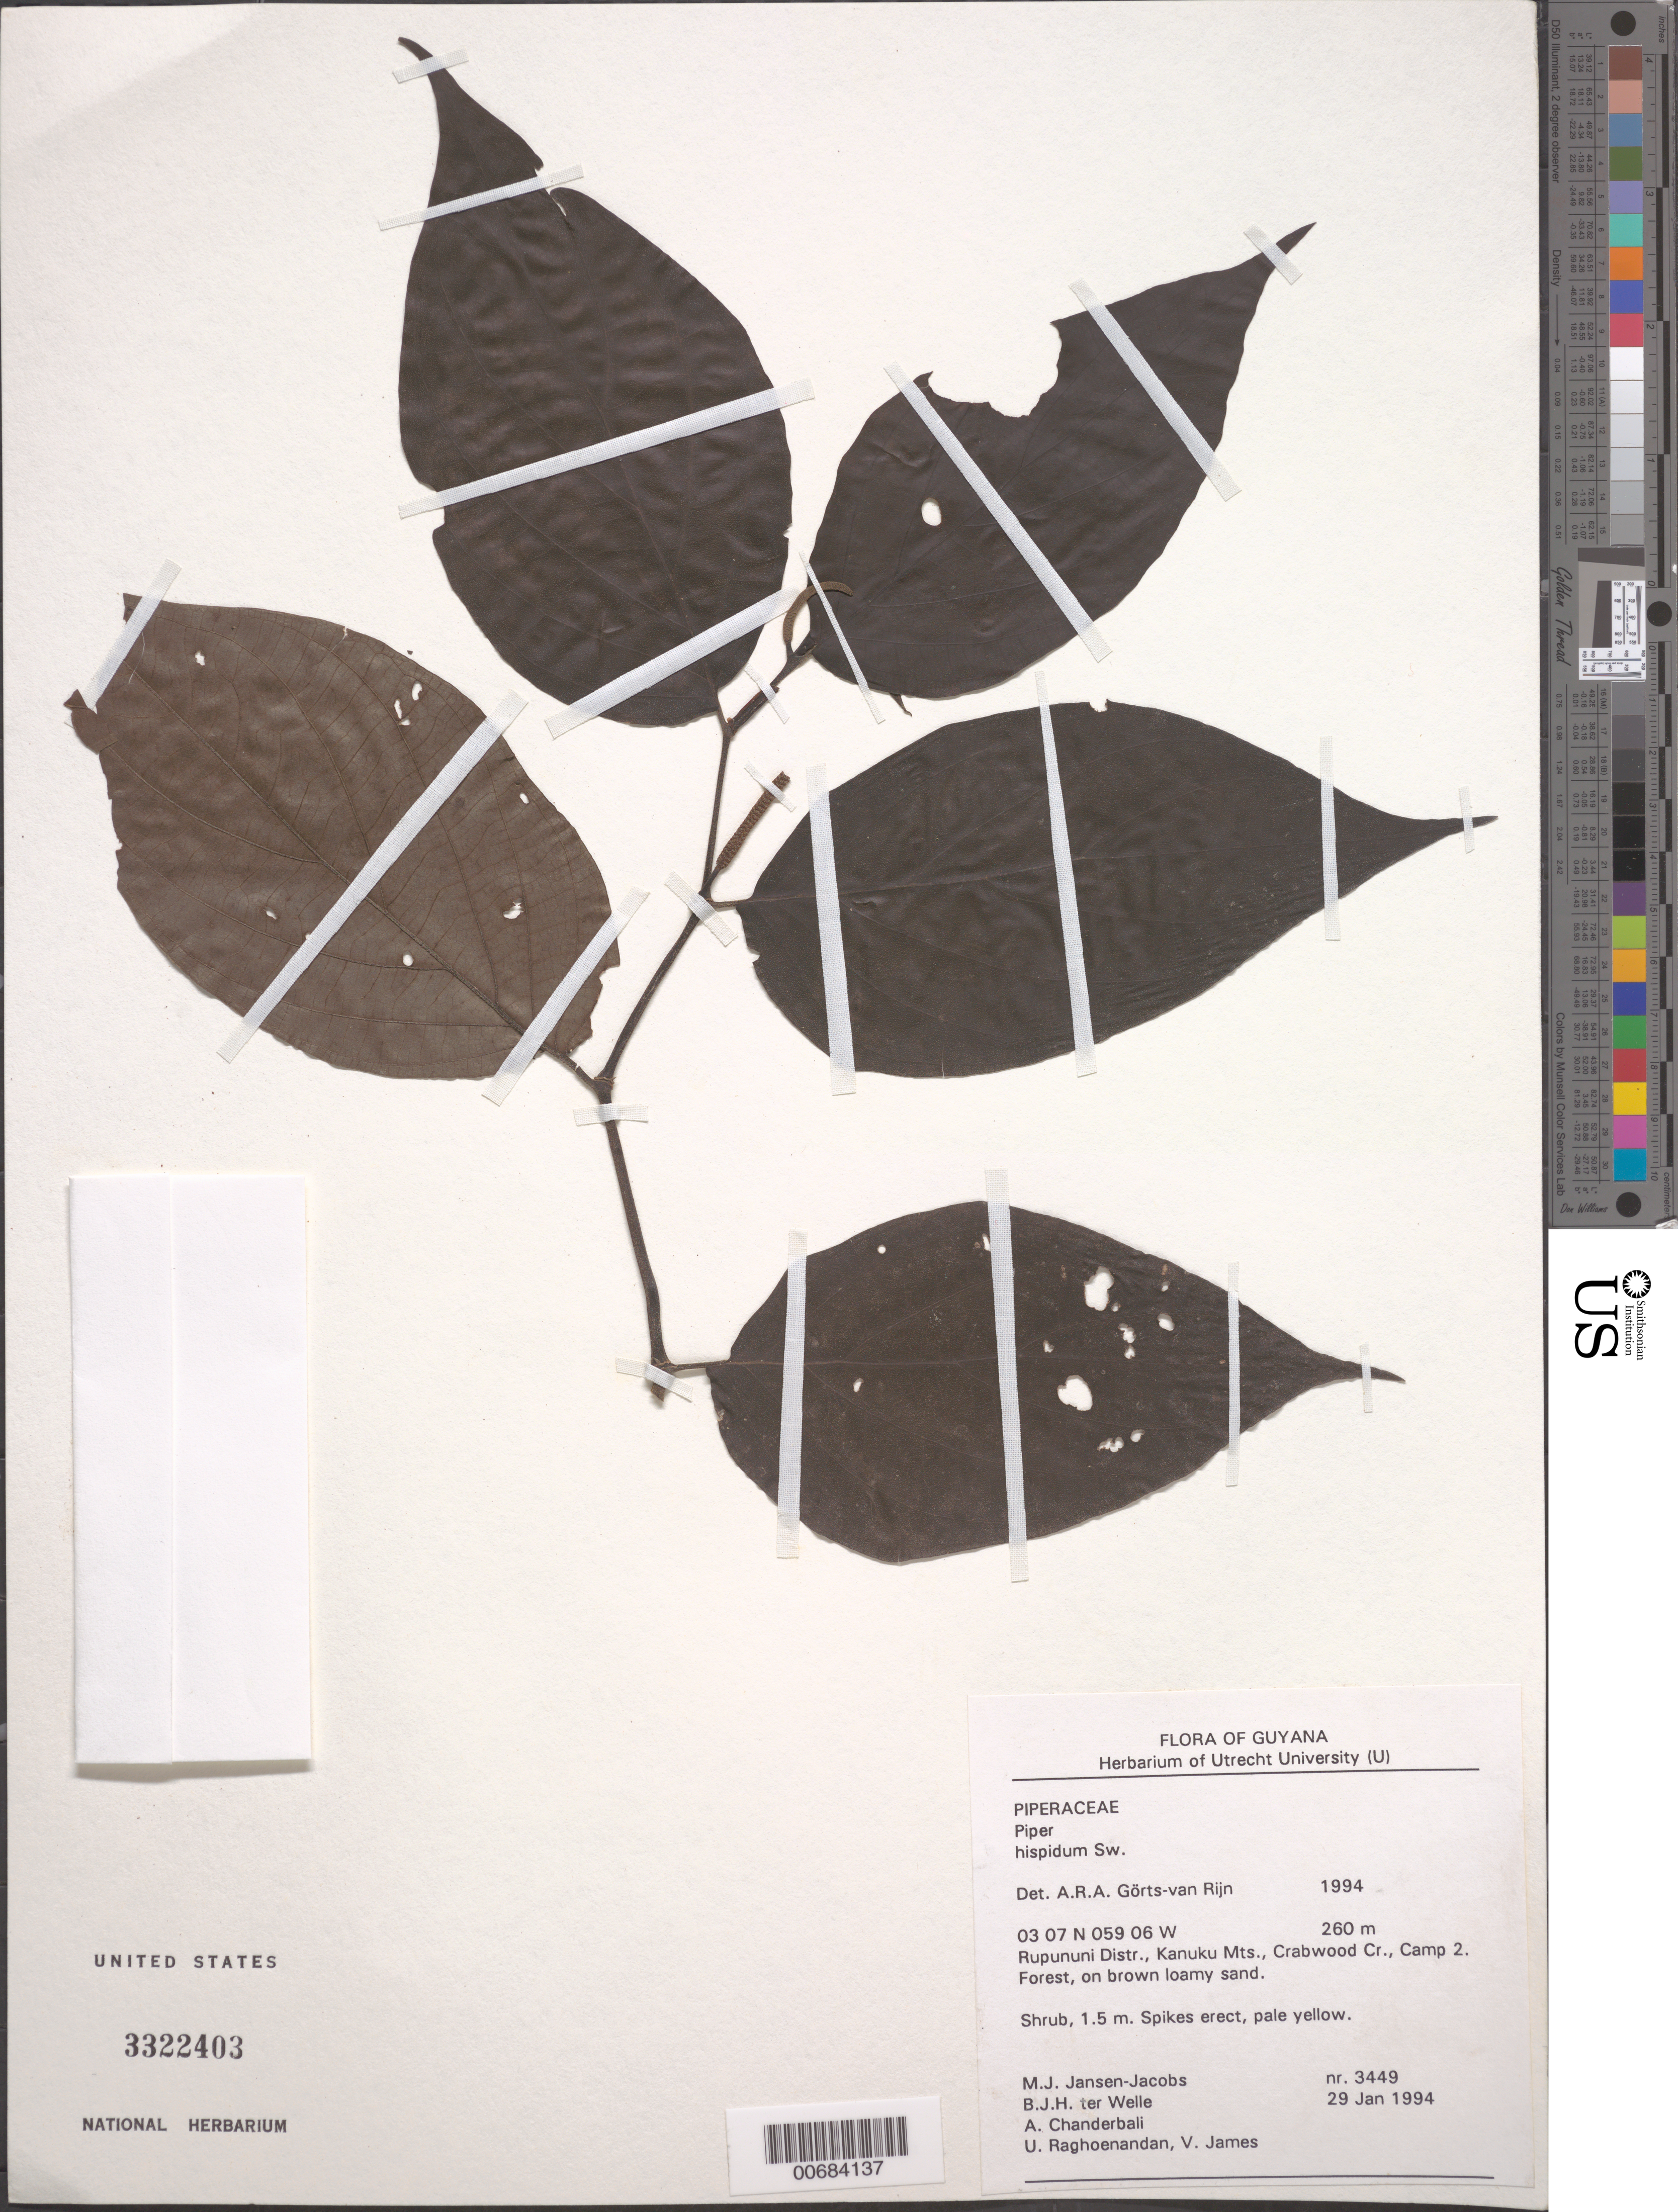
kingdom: Plantae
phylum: Tracheophyta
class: Magnoliopsida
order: Piperales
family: Piperaceae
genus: Piper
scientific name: Piper hispidum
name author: Sw.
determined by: Görts-van Rijn, A. R. A.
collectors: M. J. Jansen-Jacobs, B. Welle, A. S. Chanderbali, U. Raghoenandan & V. James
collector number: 3449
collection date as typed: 29-Jan-94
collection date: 1994-01-29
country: Guyana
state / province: U. Takutu-U. Essequibo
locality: Crabwood Cr., Camp 2, Kanuku Mts., Rupununi District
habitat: Forest on brown, loamy sand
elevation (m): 260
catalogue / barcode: US 3322403